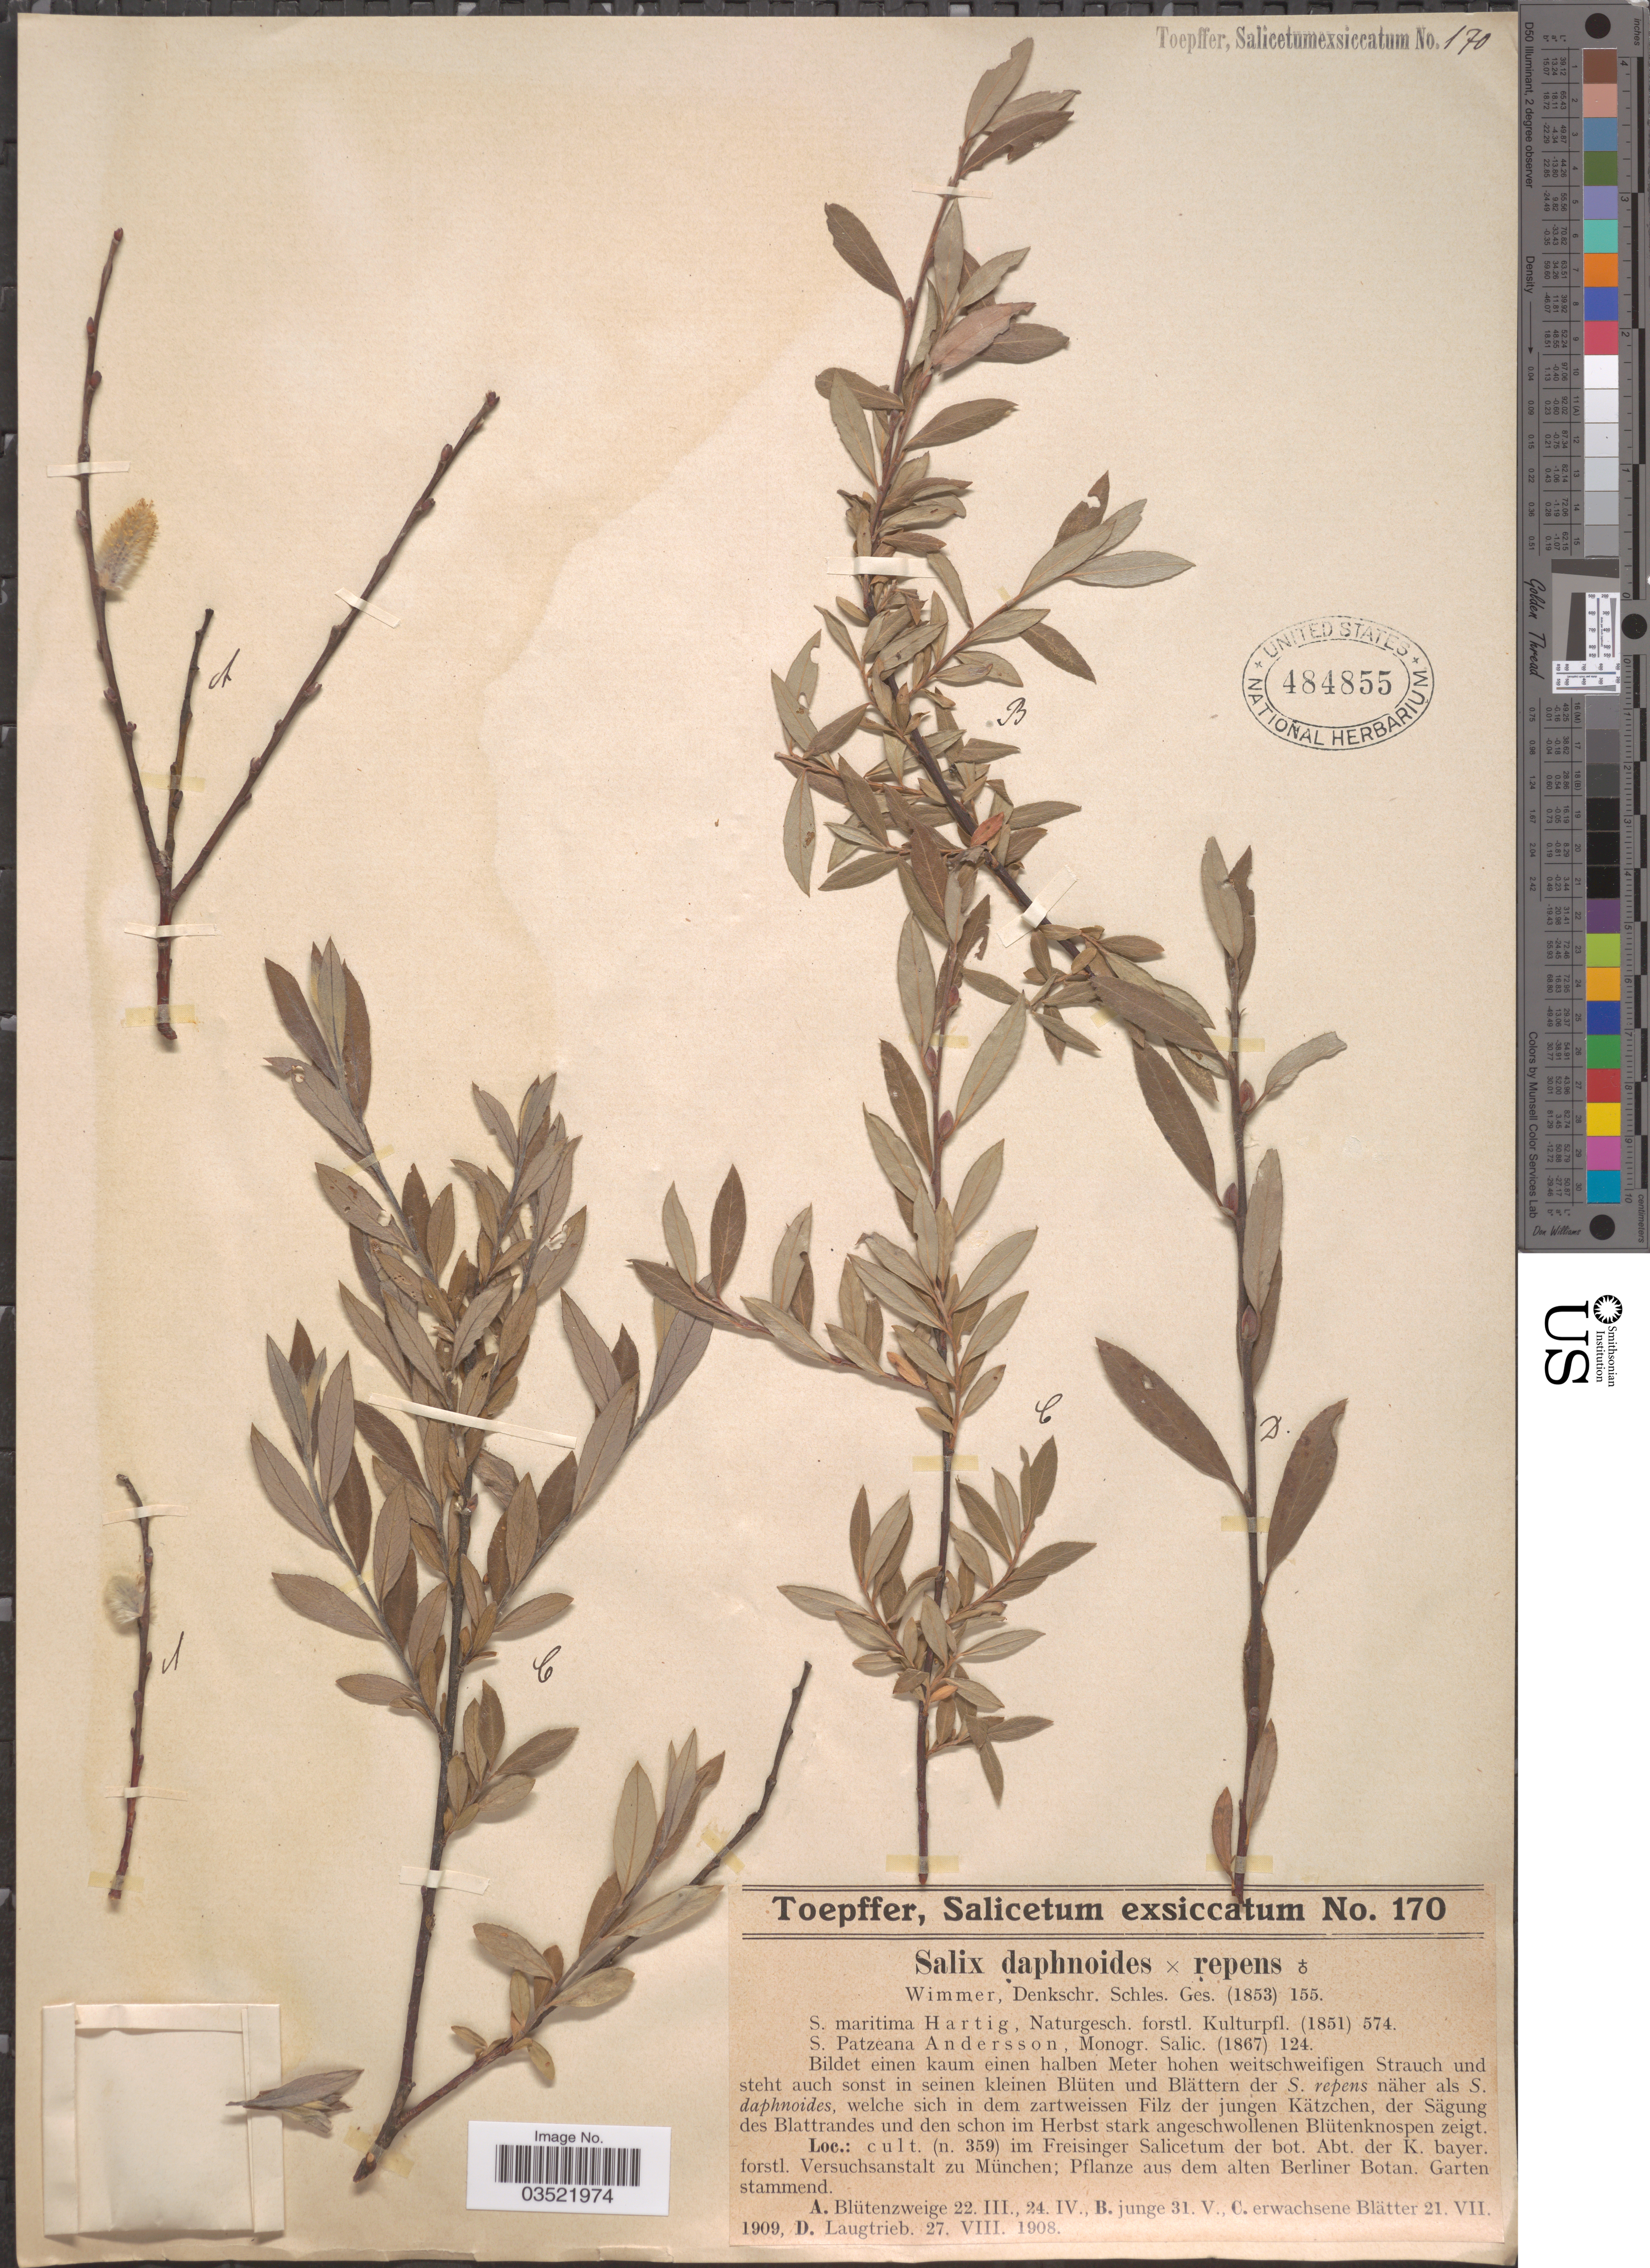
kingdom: Plantae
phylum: Tracheophyta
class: Magnoliopsida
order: Malpighiales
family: Salicaceae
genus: Salix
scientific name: Salix daphnoides x S. repens L.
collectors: A. Toepffer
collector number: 170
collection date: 1908-03-22/1908-08-27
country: Germany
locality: Im Freisinger Salicetum der bot. Abt. der K. bayer forstl. Versuchsanstalt zu München; Pflanze aus dem alten Berliner Botan. Garten stammend.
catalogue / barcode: US 484855